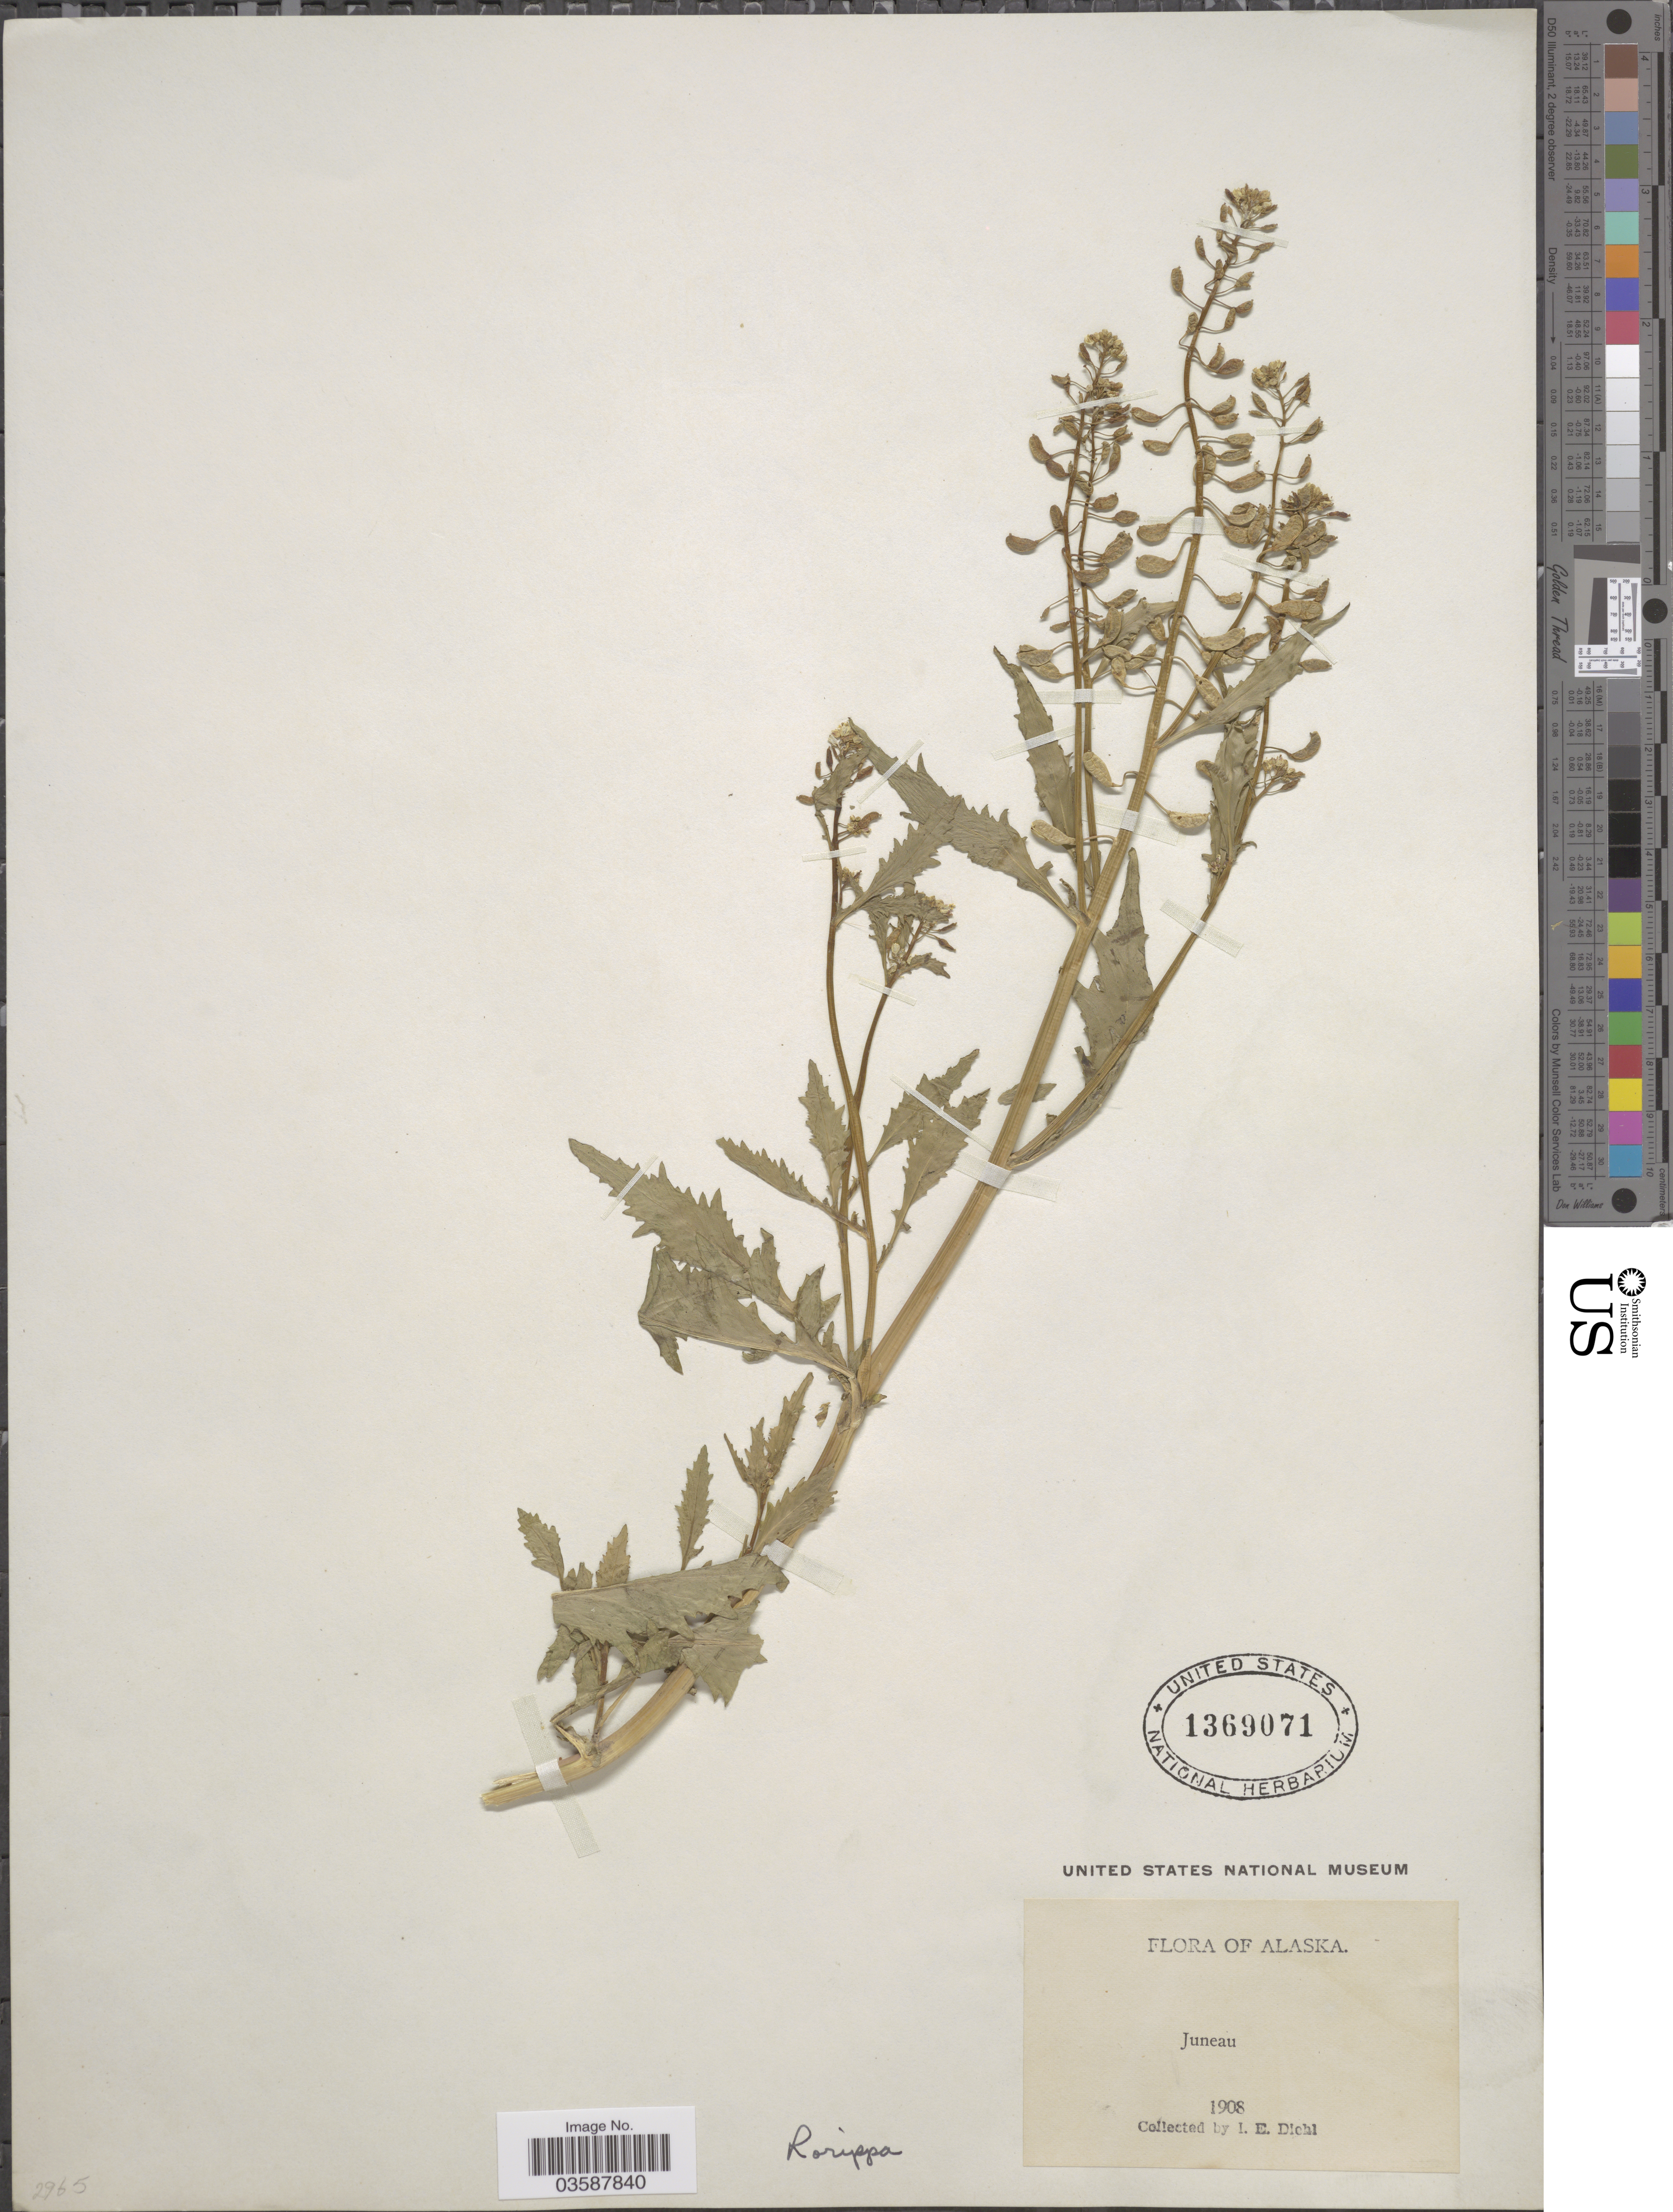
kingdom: Plantae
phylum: Tracheophyta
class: Magnoliopsida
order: Brassicales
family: Brassicaceae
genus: Rorippa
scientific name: Rorippa sp.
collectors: I. Diehl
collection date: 1908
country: United States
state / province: Alaska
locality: Juneau.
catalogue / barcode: US 1369071